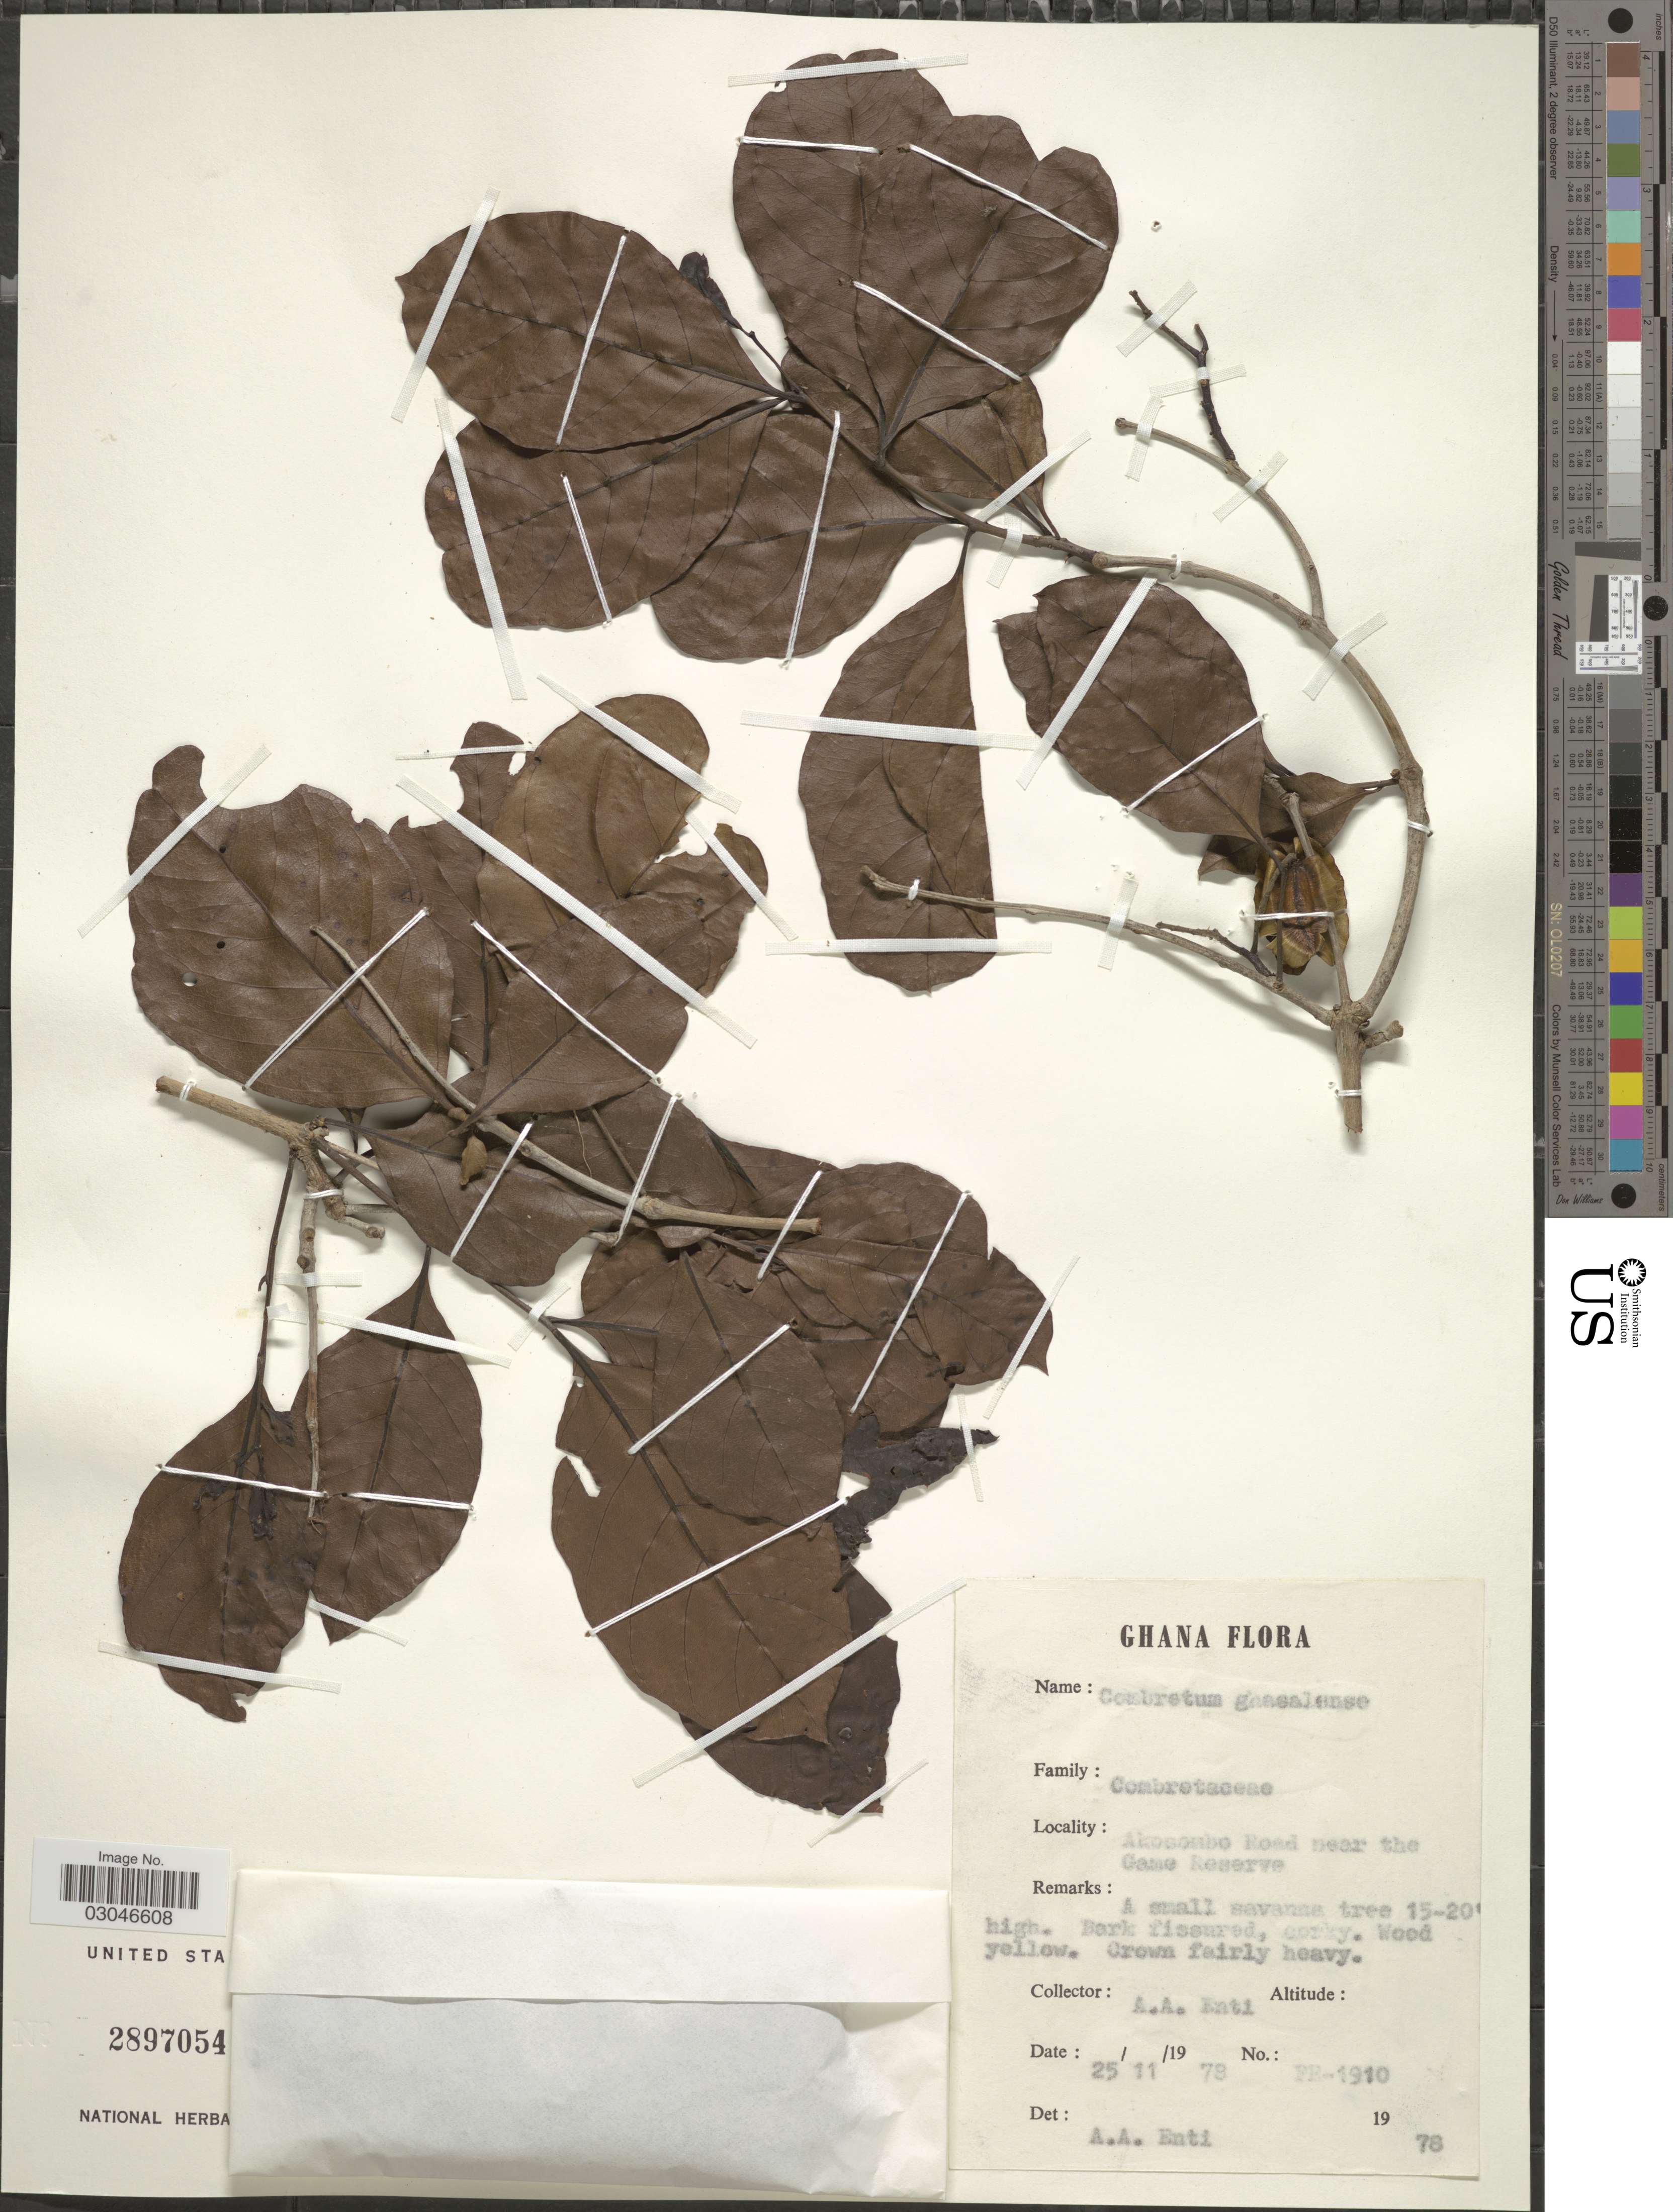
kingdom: Plantae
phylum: Tracheophyta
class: Magnoliopsida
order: Myrtales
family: Combretaceae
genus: Combretum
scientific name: Combretum ghasalense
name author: Engl. & Diels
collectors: A. Enti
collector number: FE-1910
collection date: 1978-11-25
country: Ghana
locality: Akosombo Road near the Game Reserve.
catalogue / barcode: US 2897054